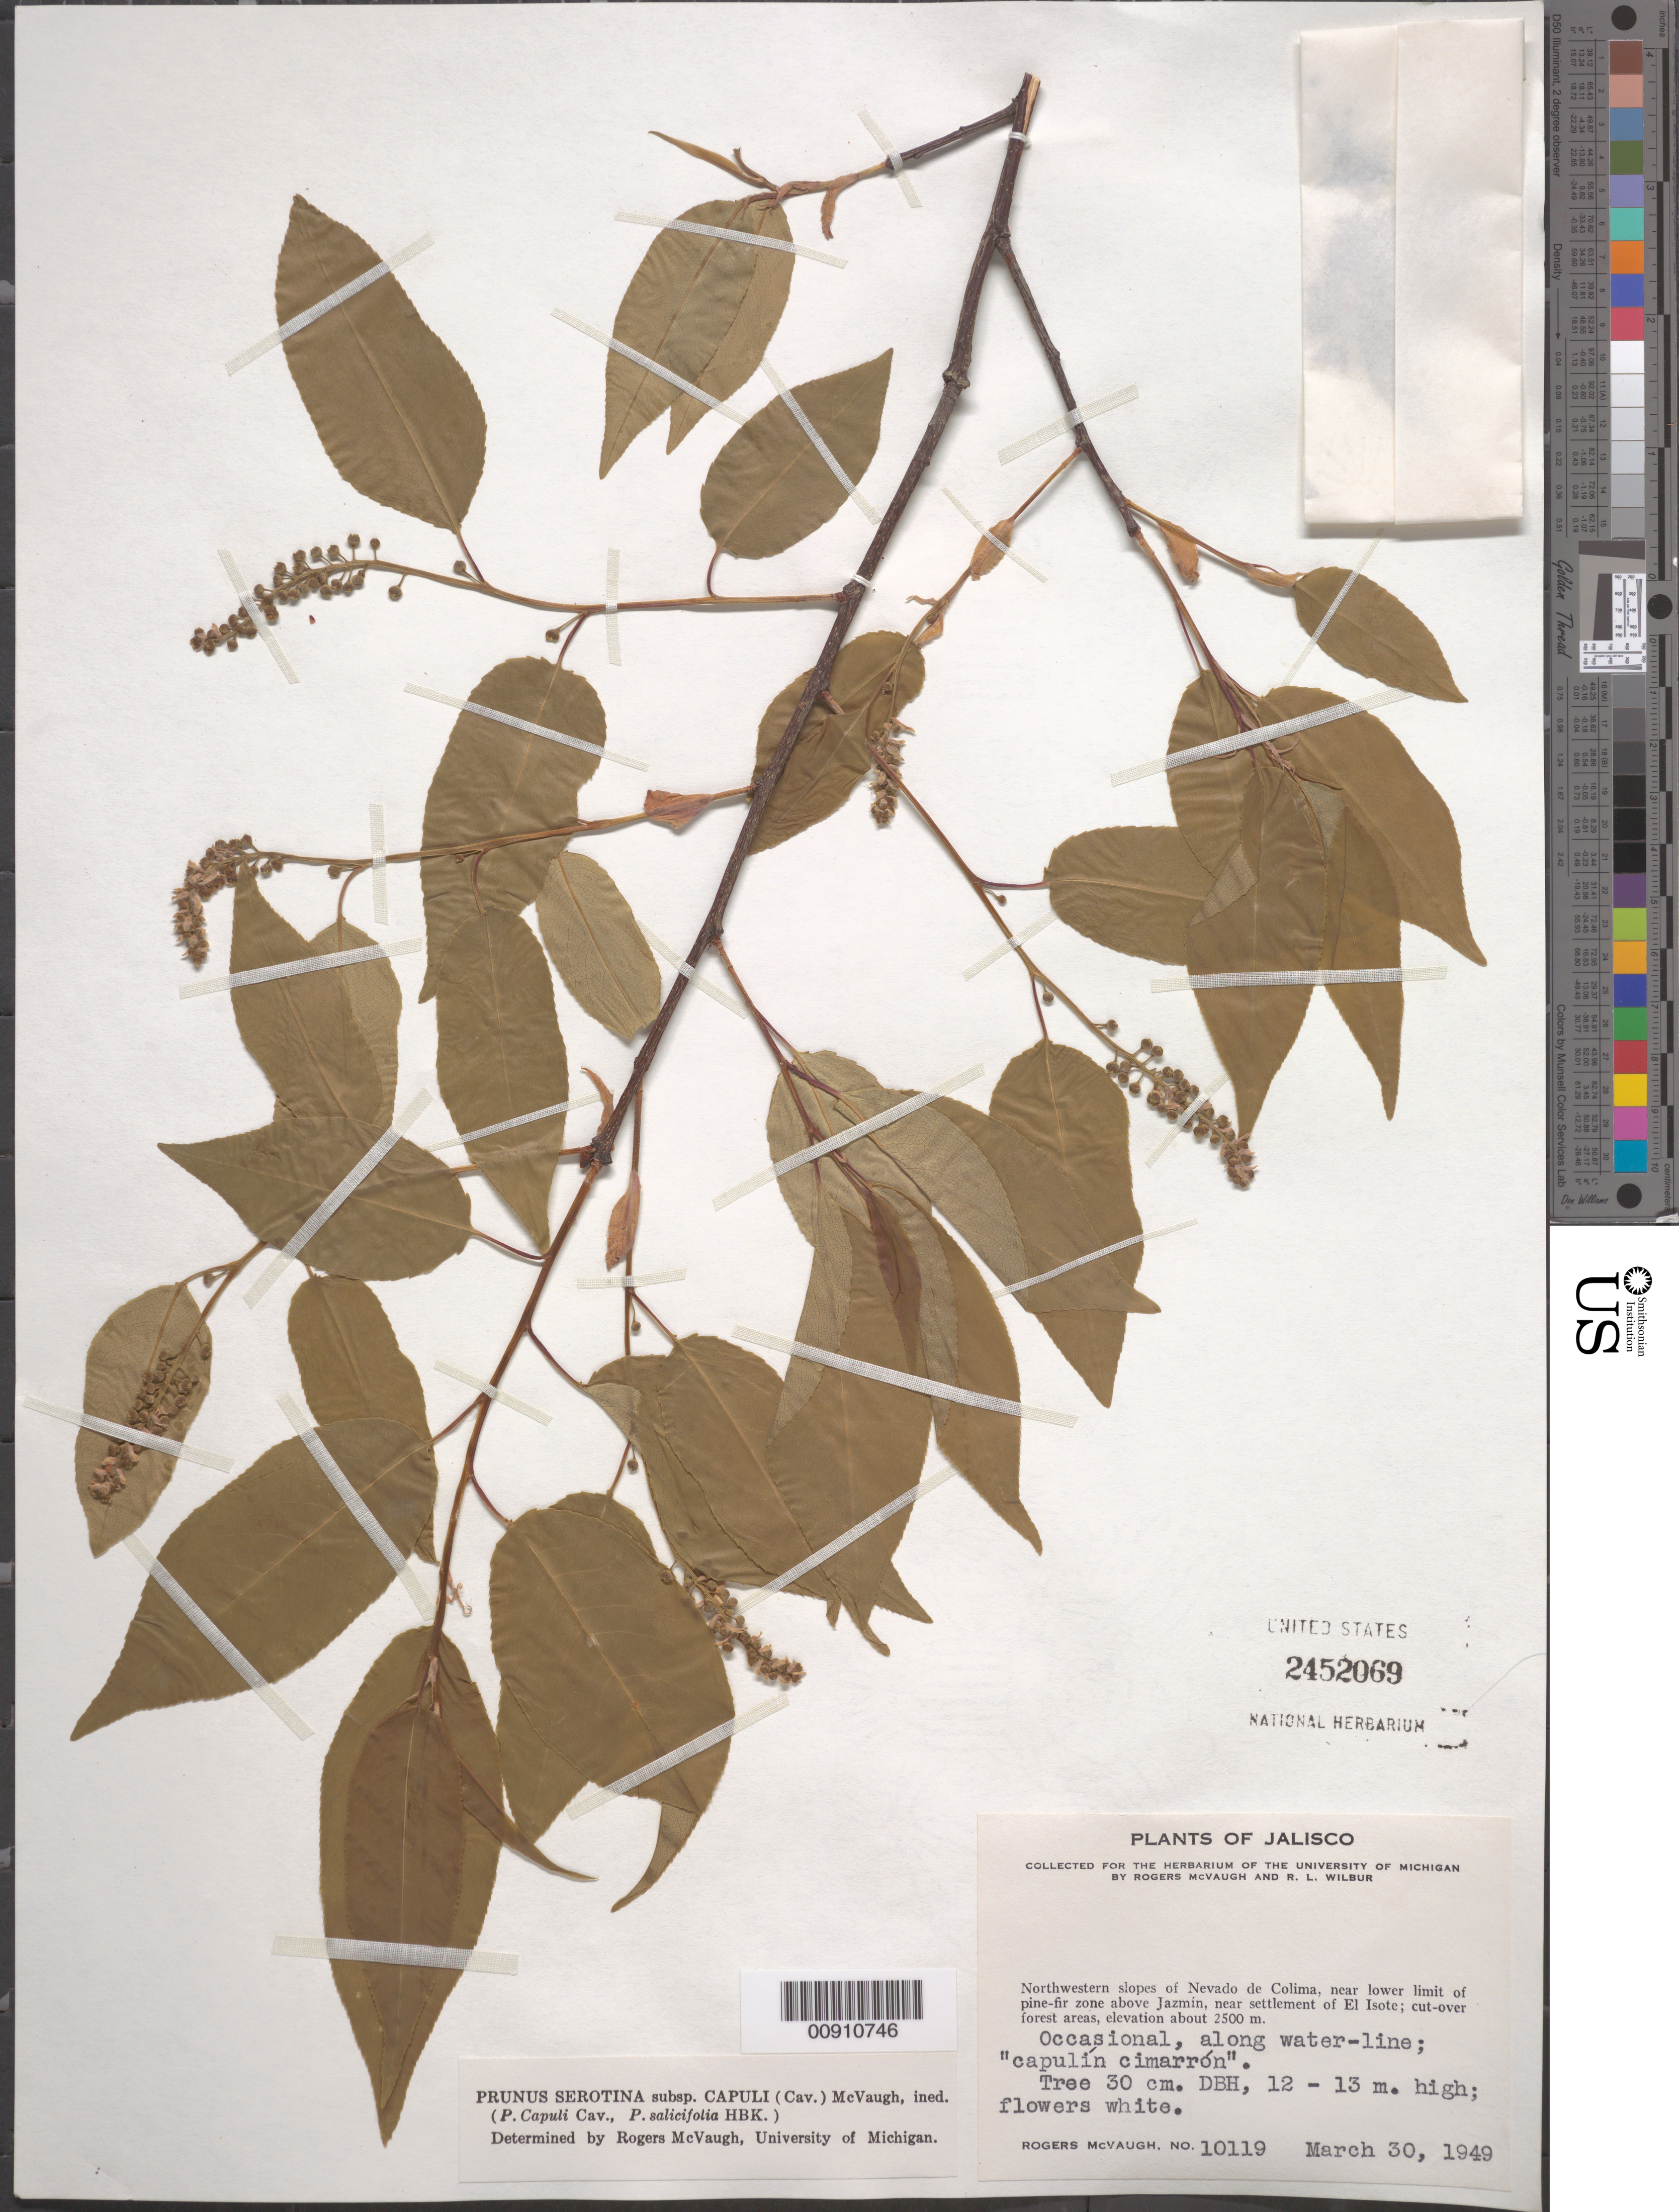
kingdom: Plantae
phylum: Tracheophyta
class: Magnoliopsida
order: Rosales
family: Rosaceae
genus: Prunus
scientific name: Prunus serotina var. salicifolia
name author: (Kunth) Koehne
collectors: R. McVaugh & R. L. Wilbur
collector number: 10119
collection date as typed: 30 Mar 1949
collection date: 1949-03-30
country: Mexico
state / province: Jalisco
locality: Northwestern slopes of Nevado de Colima, near lower limit of pine-fir zone above Jazmín, near settlement of El Isote.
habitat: Cut-over forest areas. Along water-line.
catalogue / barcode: US 2452069